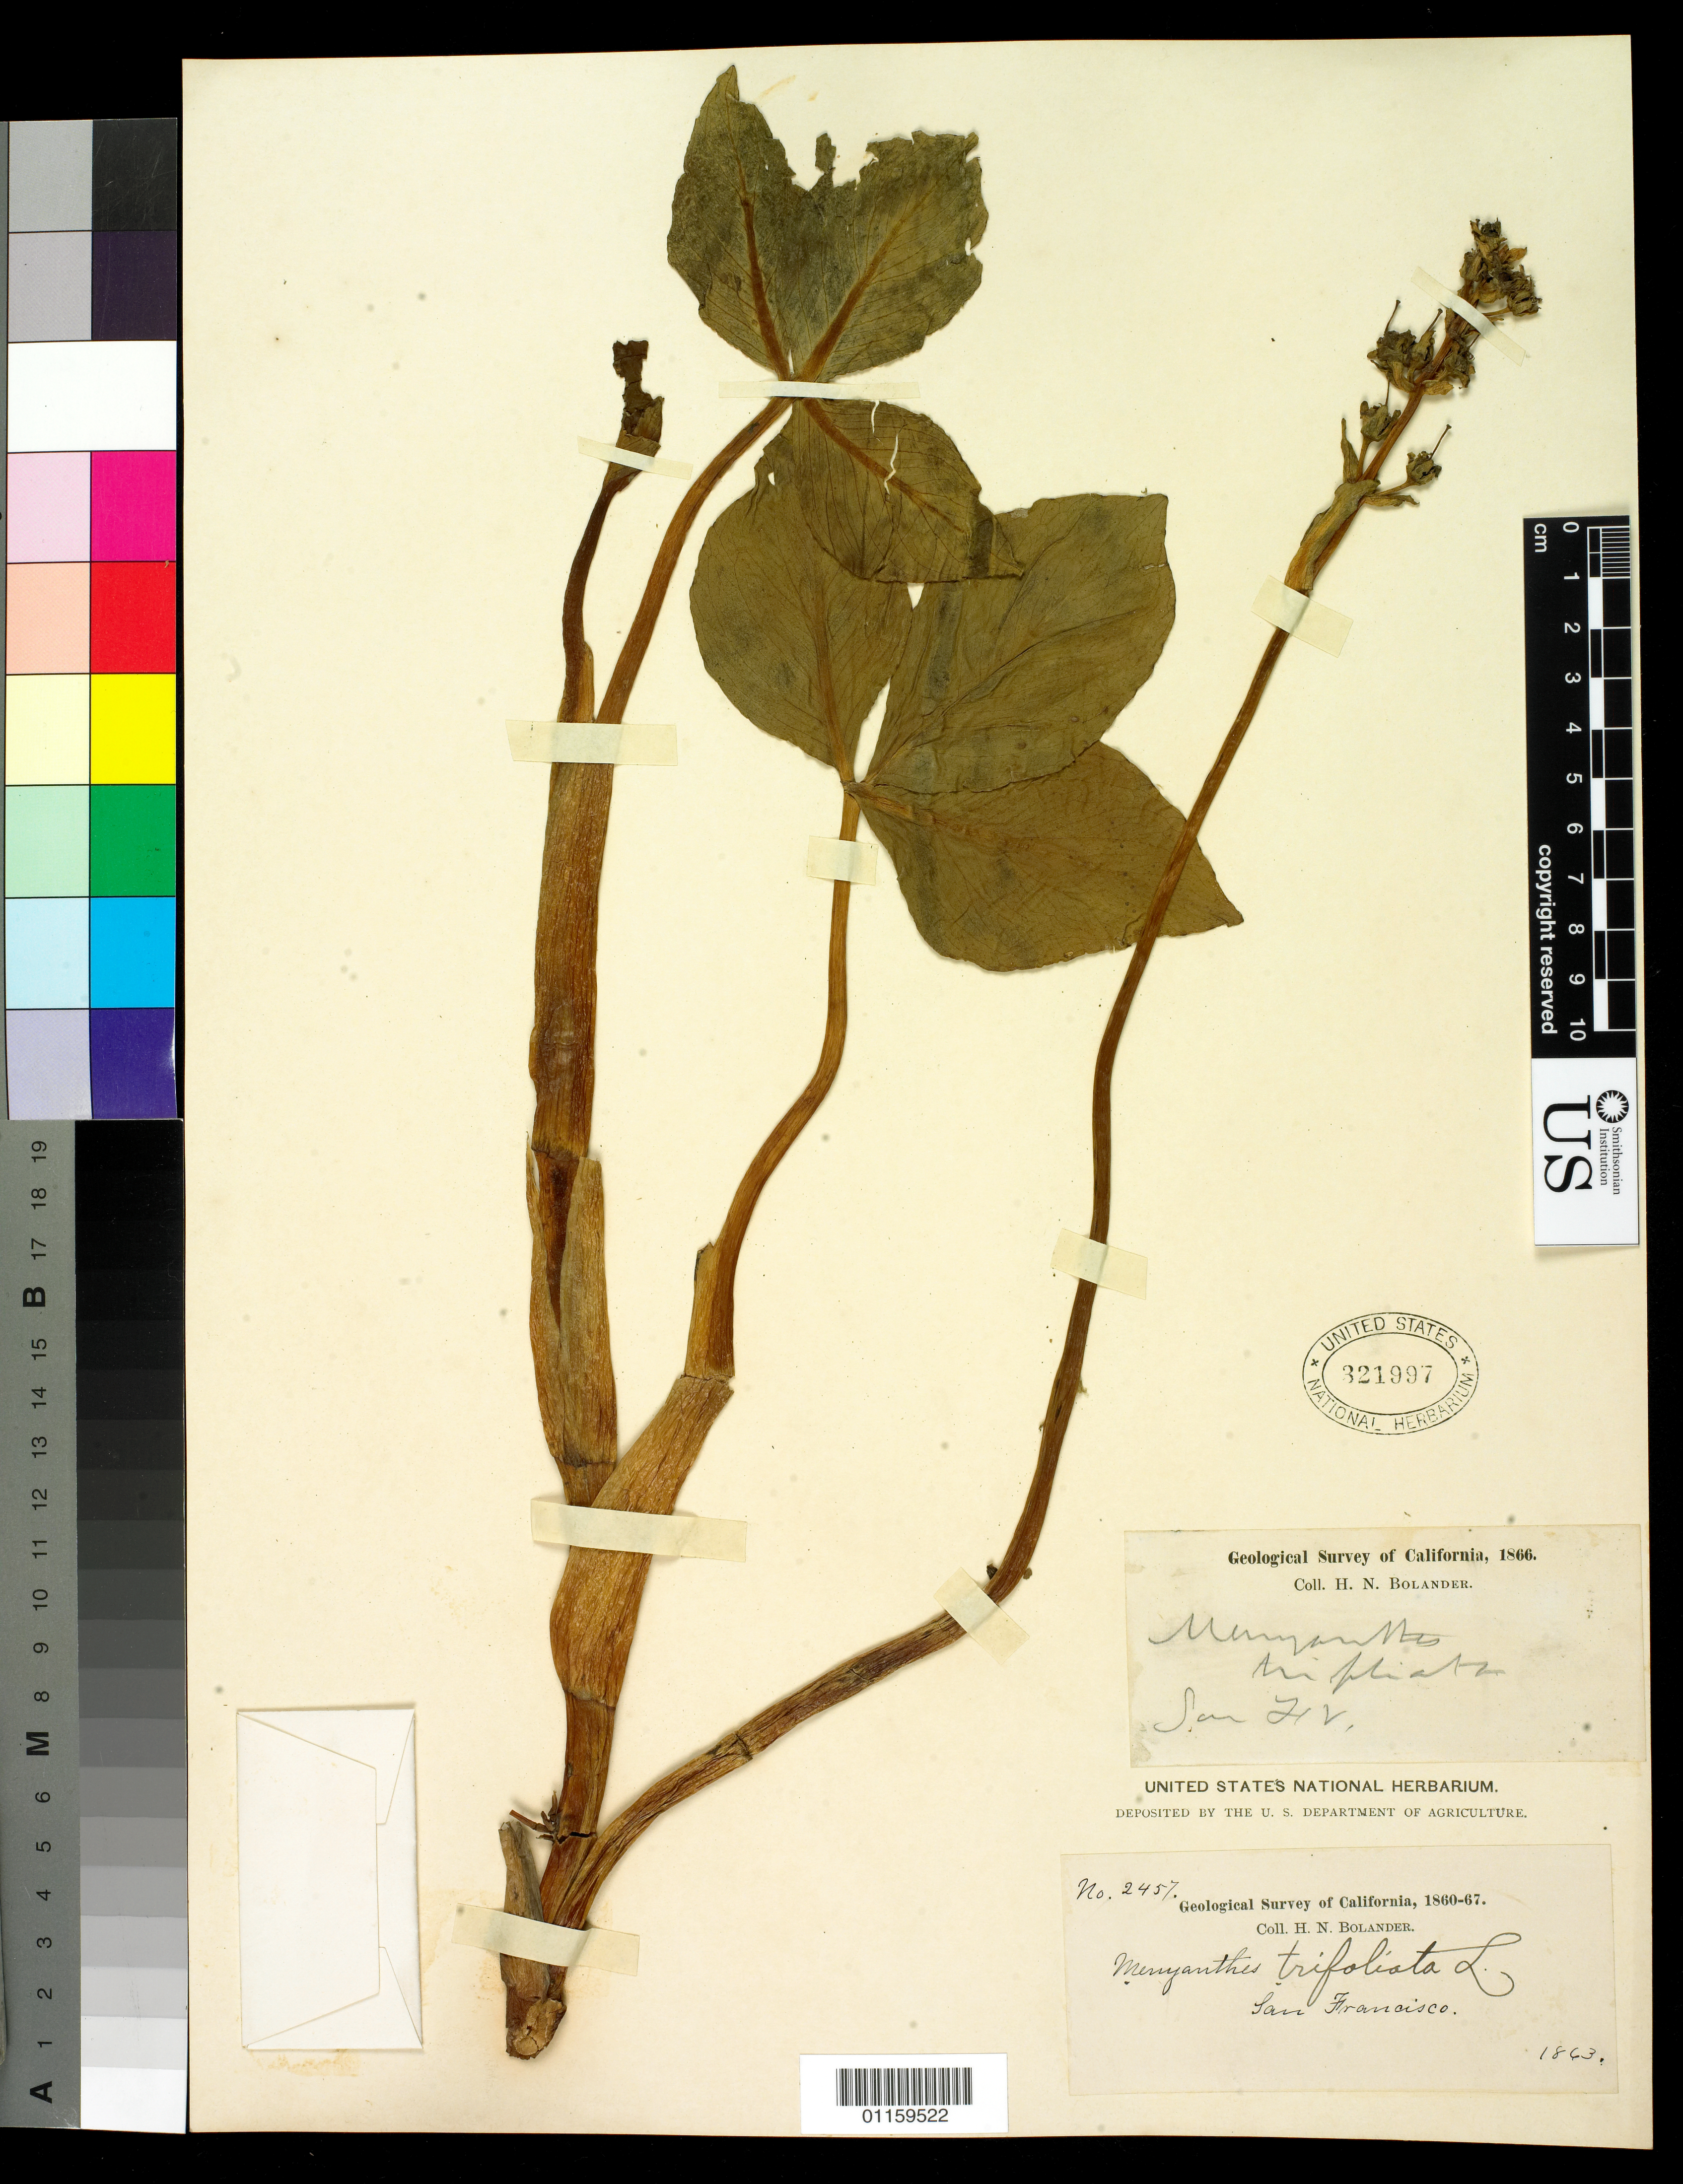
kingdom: Plantae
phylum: Tracheophyta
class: Magnoliopsida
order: Asterales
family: Menyanthaceae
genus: Menyanthes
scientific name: Menyanthes trifoliata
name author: L.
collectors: H. Bolander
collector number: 2457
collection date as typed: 1863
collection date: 1863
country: United States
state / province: California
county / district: San Francisco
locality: San Francisco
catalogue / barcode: US 321997